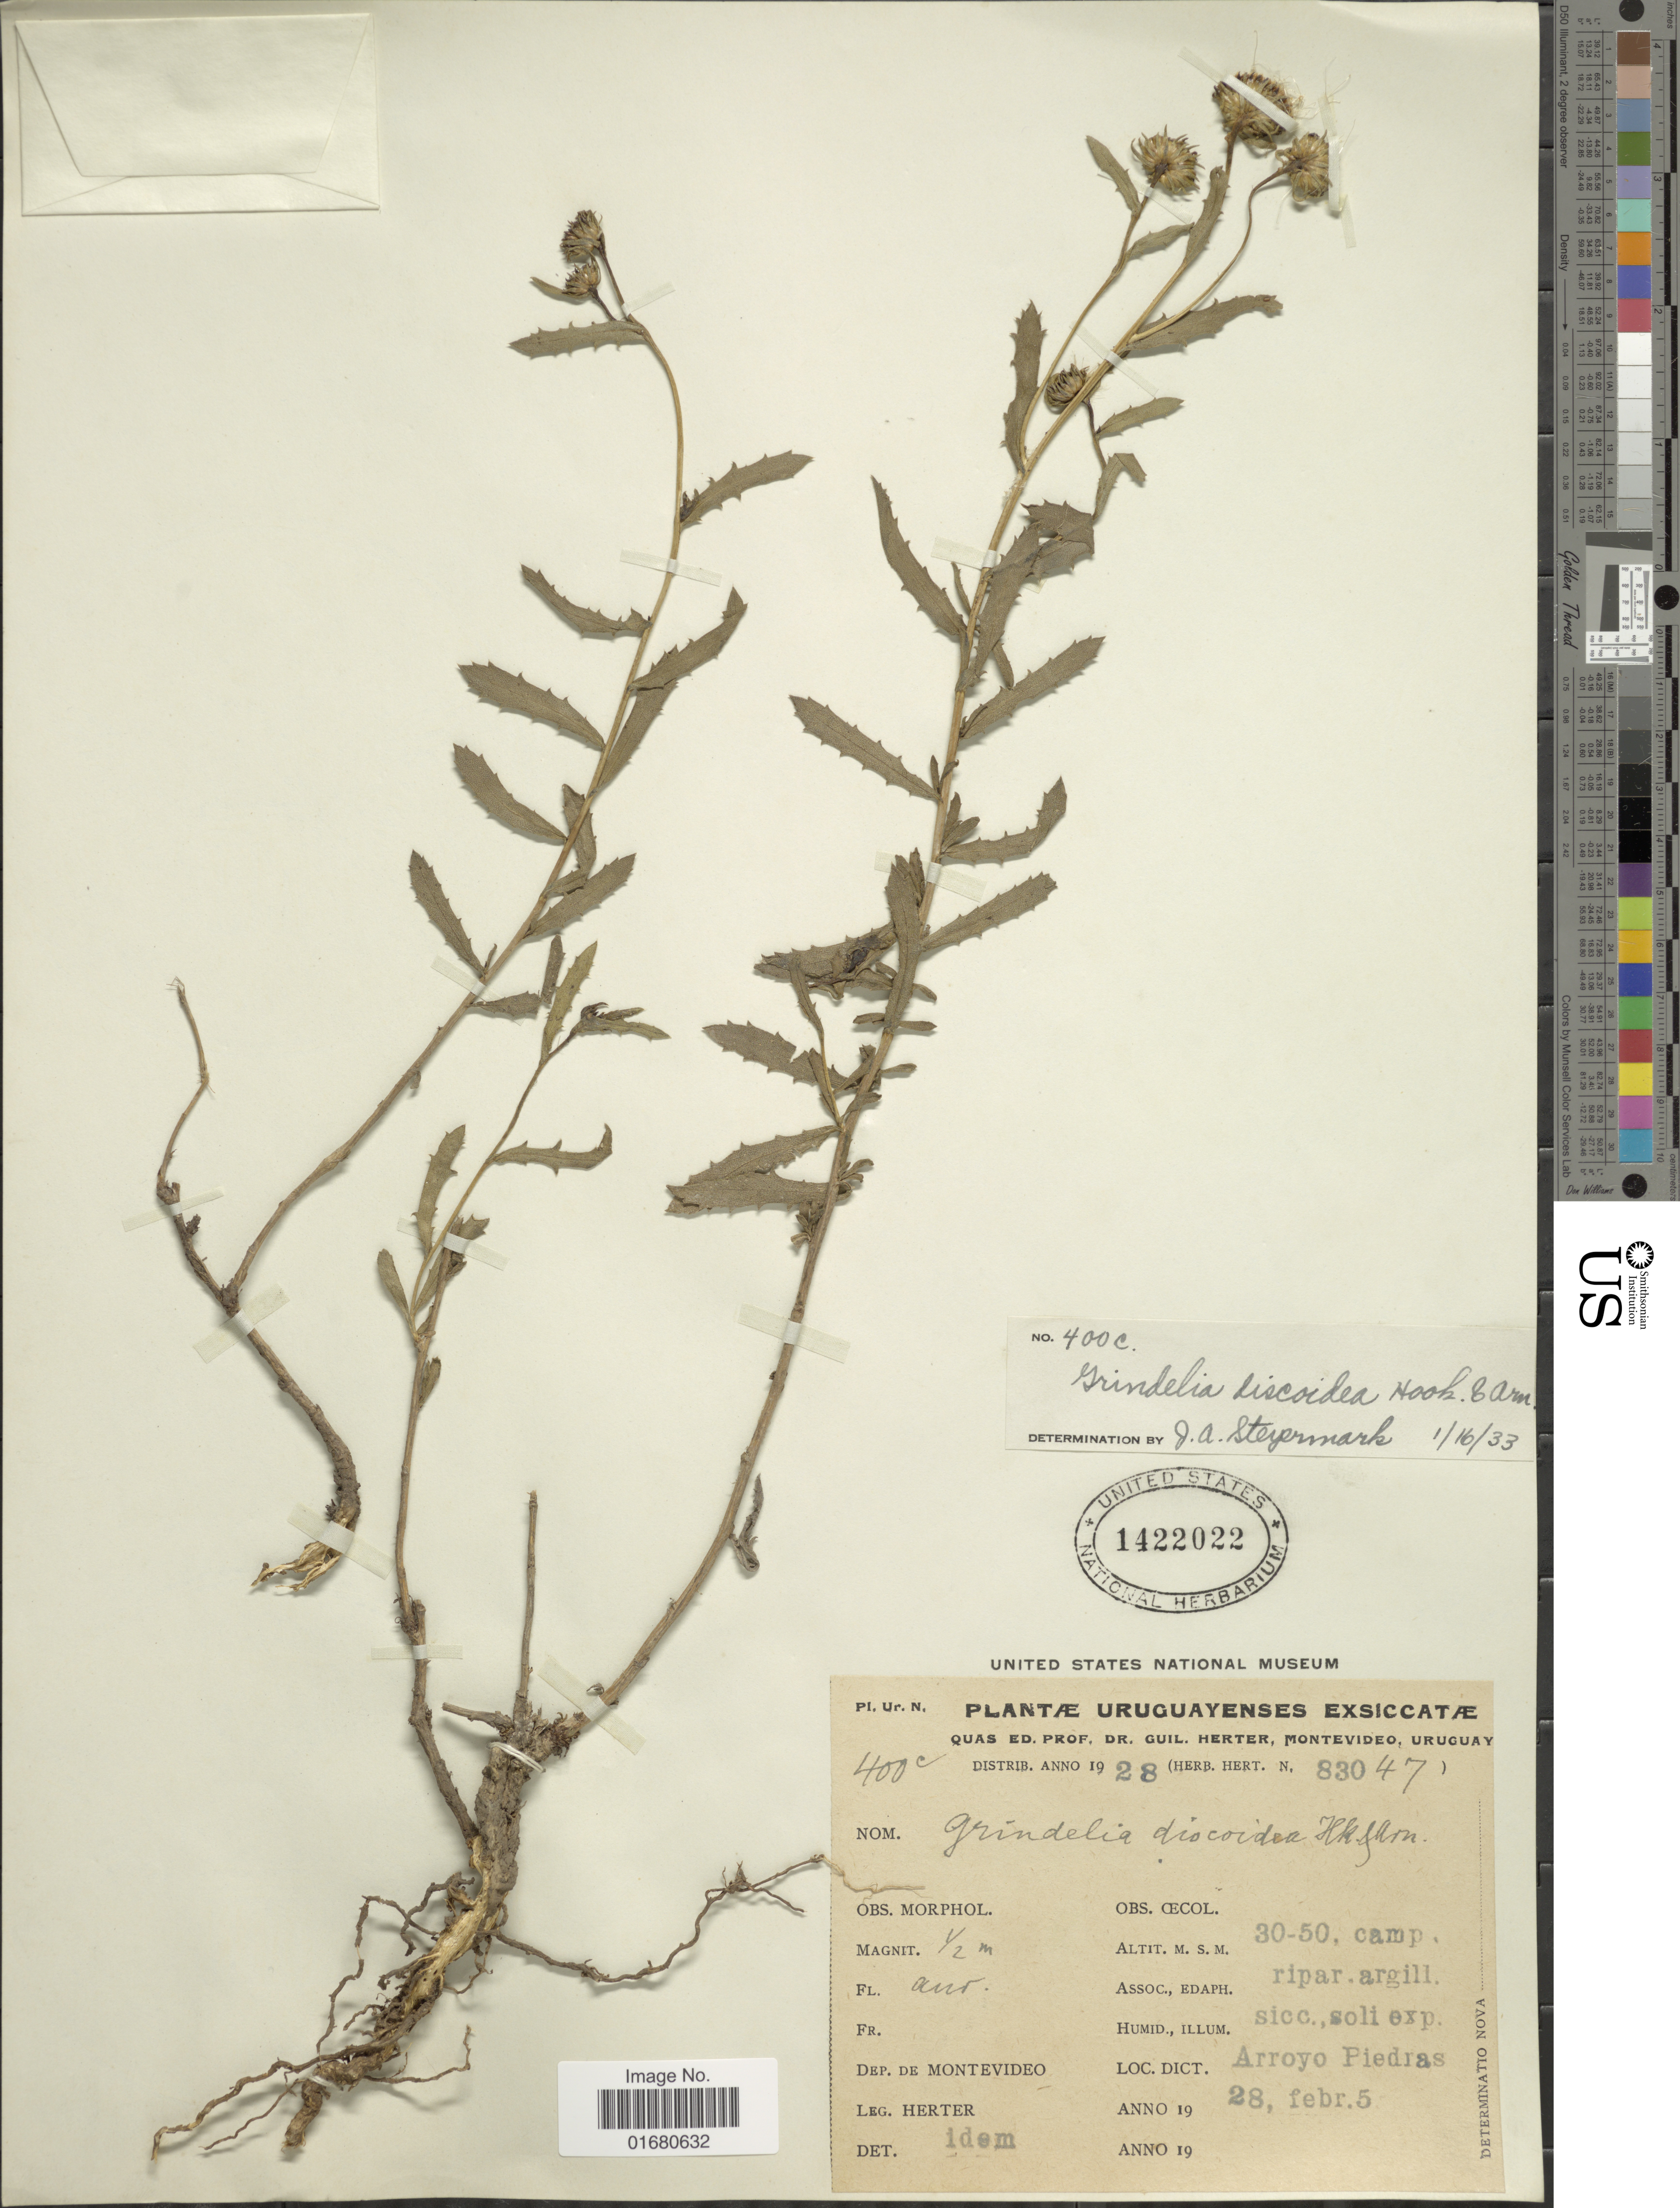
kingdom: Plantae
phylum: Tracheophyta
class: Magnoliopsida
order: Asterales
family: Asteraceae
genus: Grindelia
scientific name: Grindelia pulchella var. discoidea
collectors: W. G. Herter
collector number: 83047/400c?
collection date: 1905-02-28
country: Uruguay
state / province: Montevideo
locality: Dep. de Montevideo, rupar. argill., sicc. soil ecp., Arroyo Piedras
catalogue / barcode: US 1422022